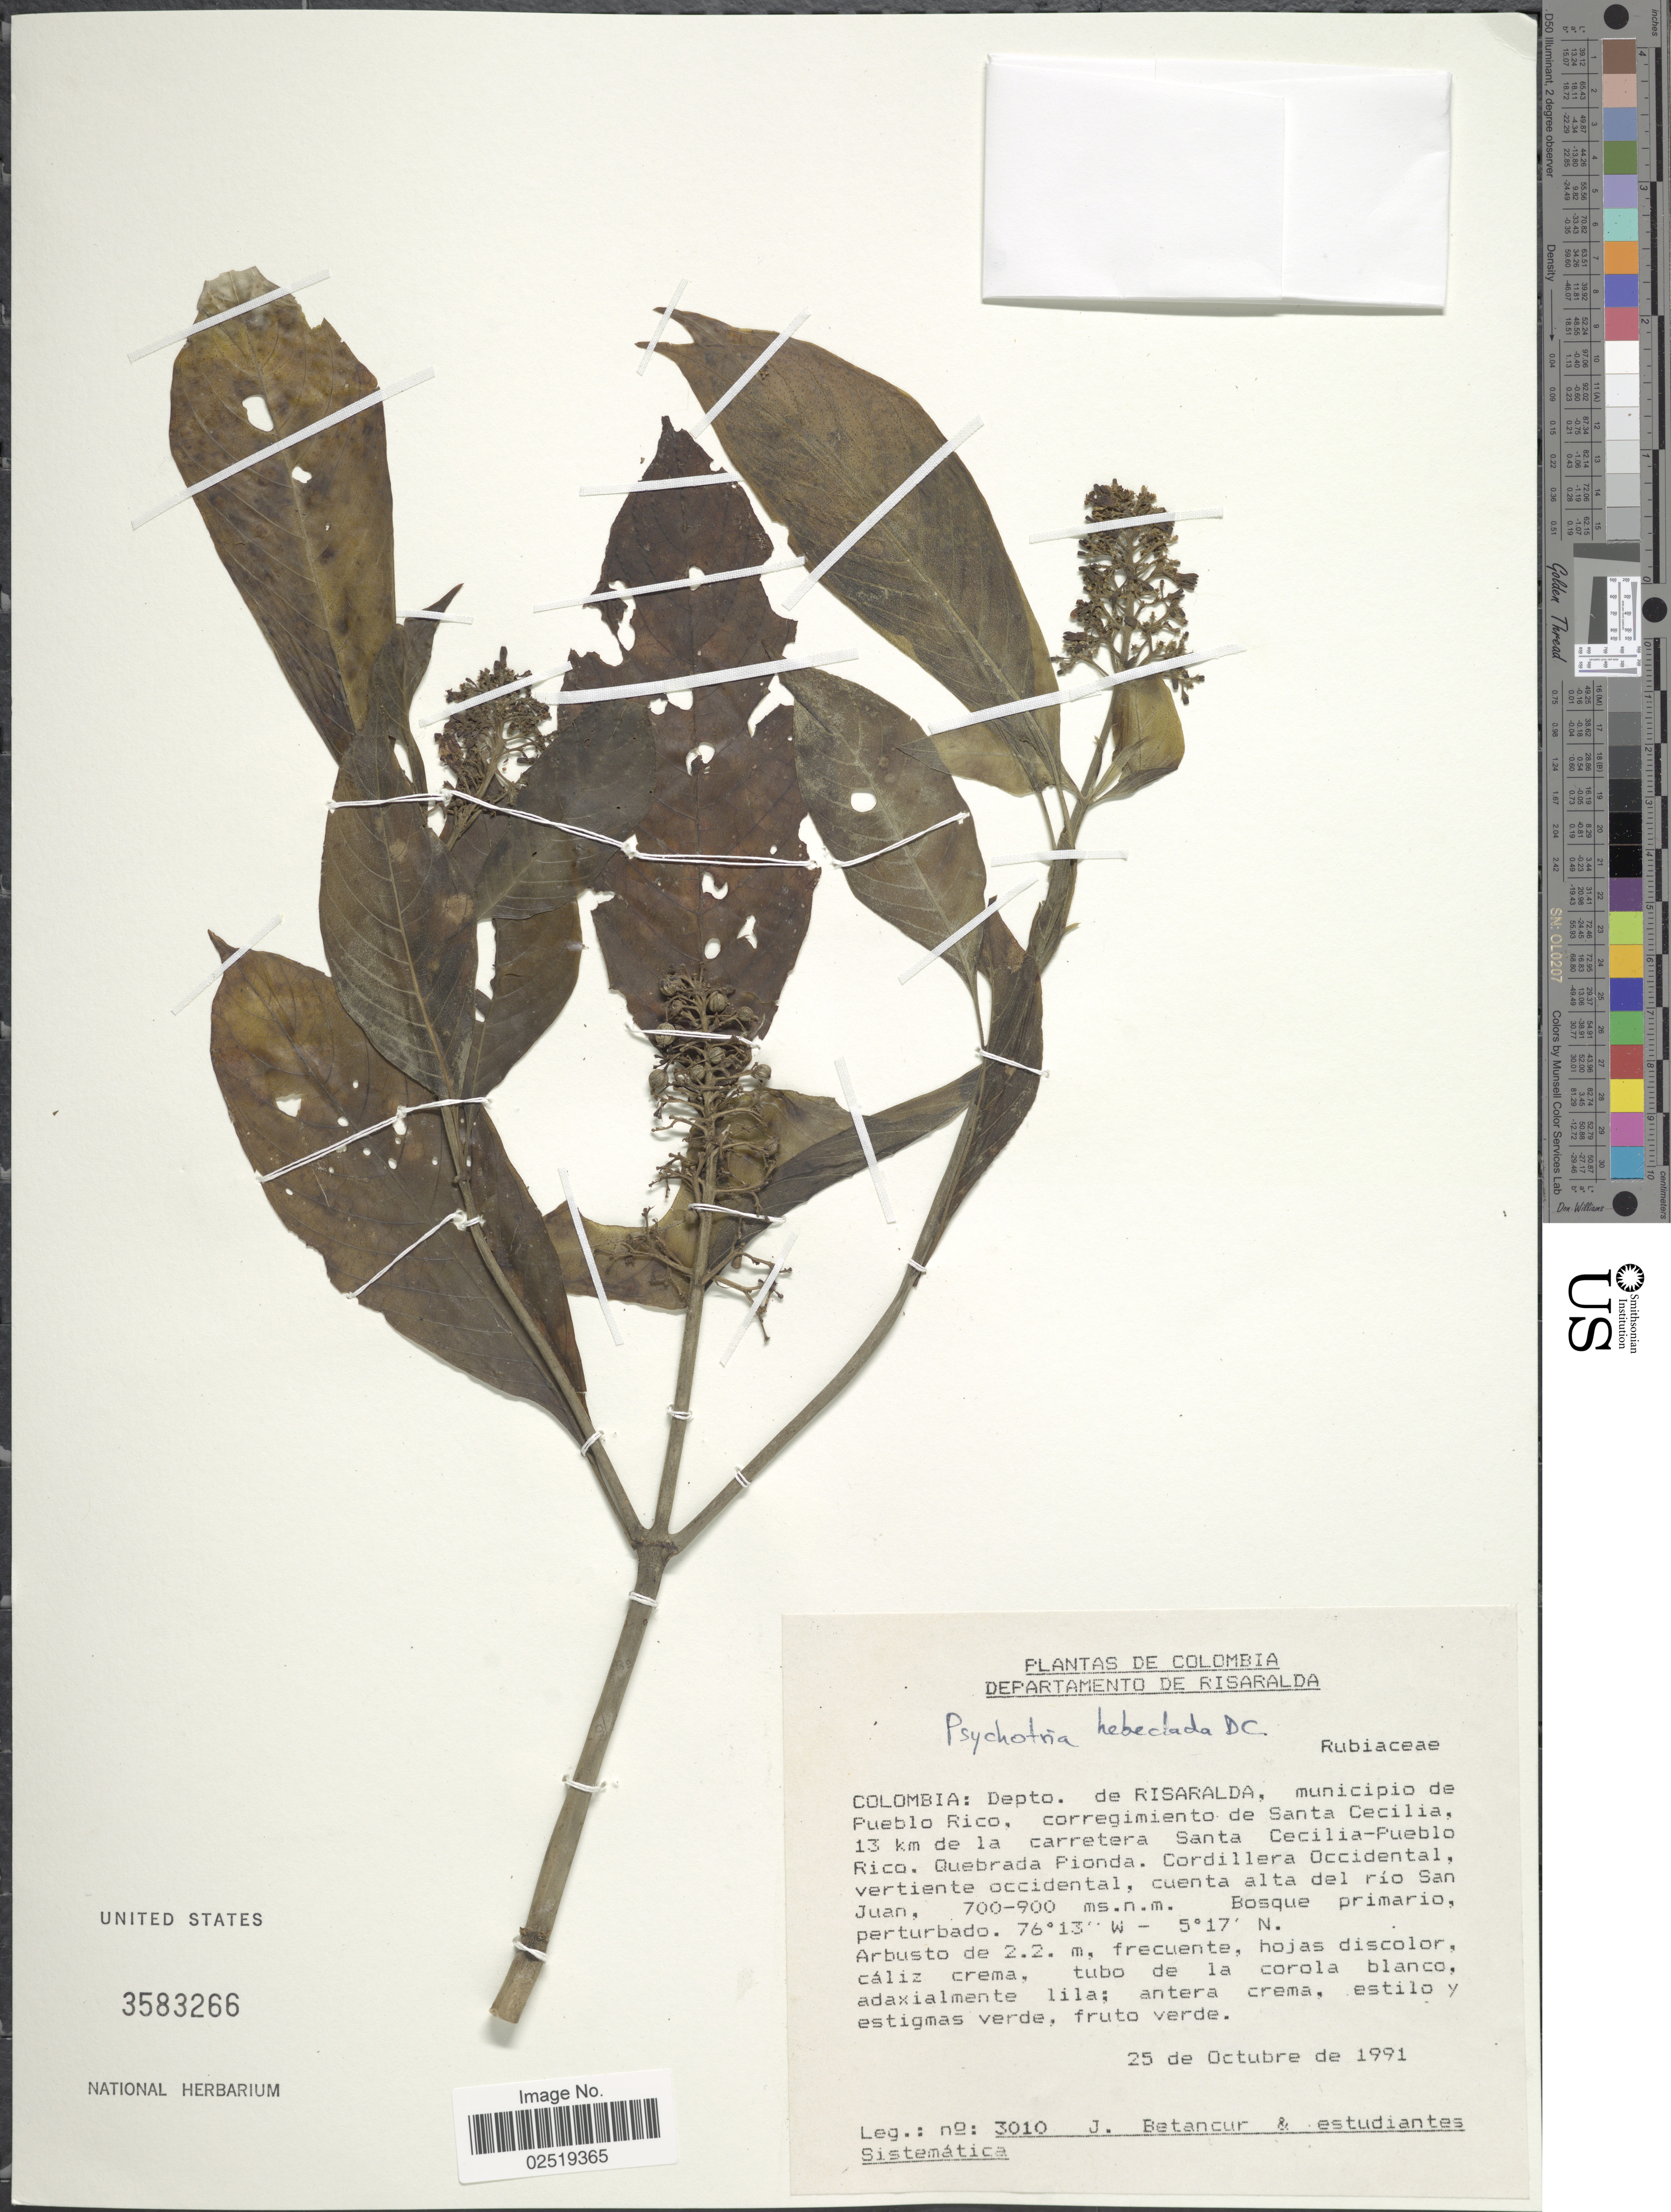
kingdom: Plantae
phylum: Tracheophyta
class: Magnoliopsida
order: Gentianales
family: Rubiaceae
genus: Psychotria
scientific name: Psychotria hebeclada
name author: DC.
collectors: J. Betancur & Estudiantes Sistematica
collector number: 3010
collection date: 1991-10-25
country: Colombia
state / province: Risaralda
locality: Depto. de Risalralda, municipio d3e Pueblo Rico, corregimiento de Santa Cecilia, 13 km de la carretea Santa Cecilia-Pueblo Rico. Quebrada Pionda. Cordillera Occidental, vertiente occidental, cuenta alta del rio San Juan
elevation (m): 700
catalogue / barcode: US 3583266